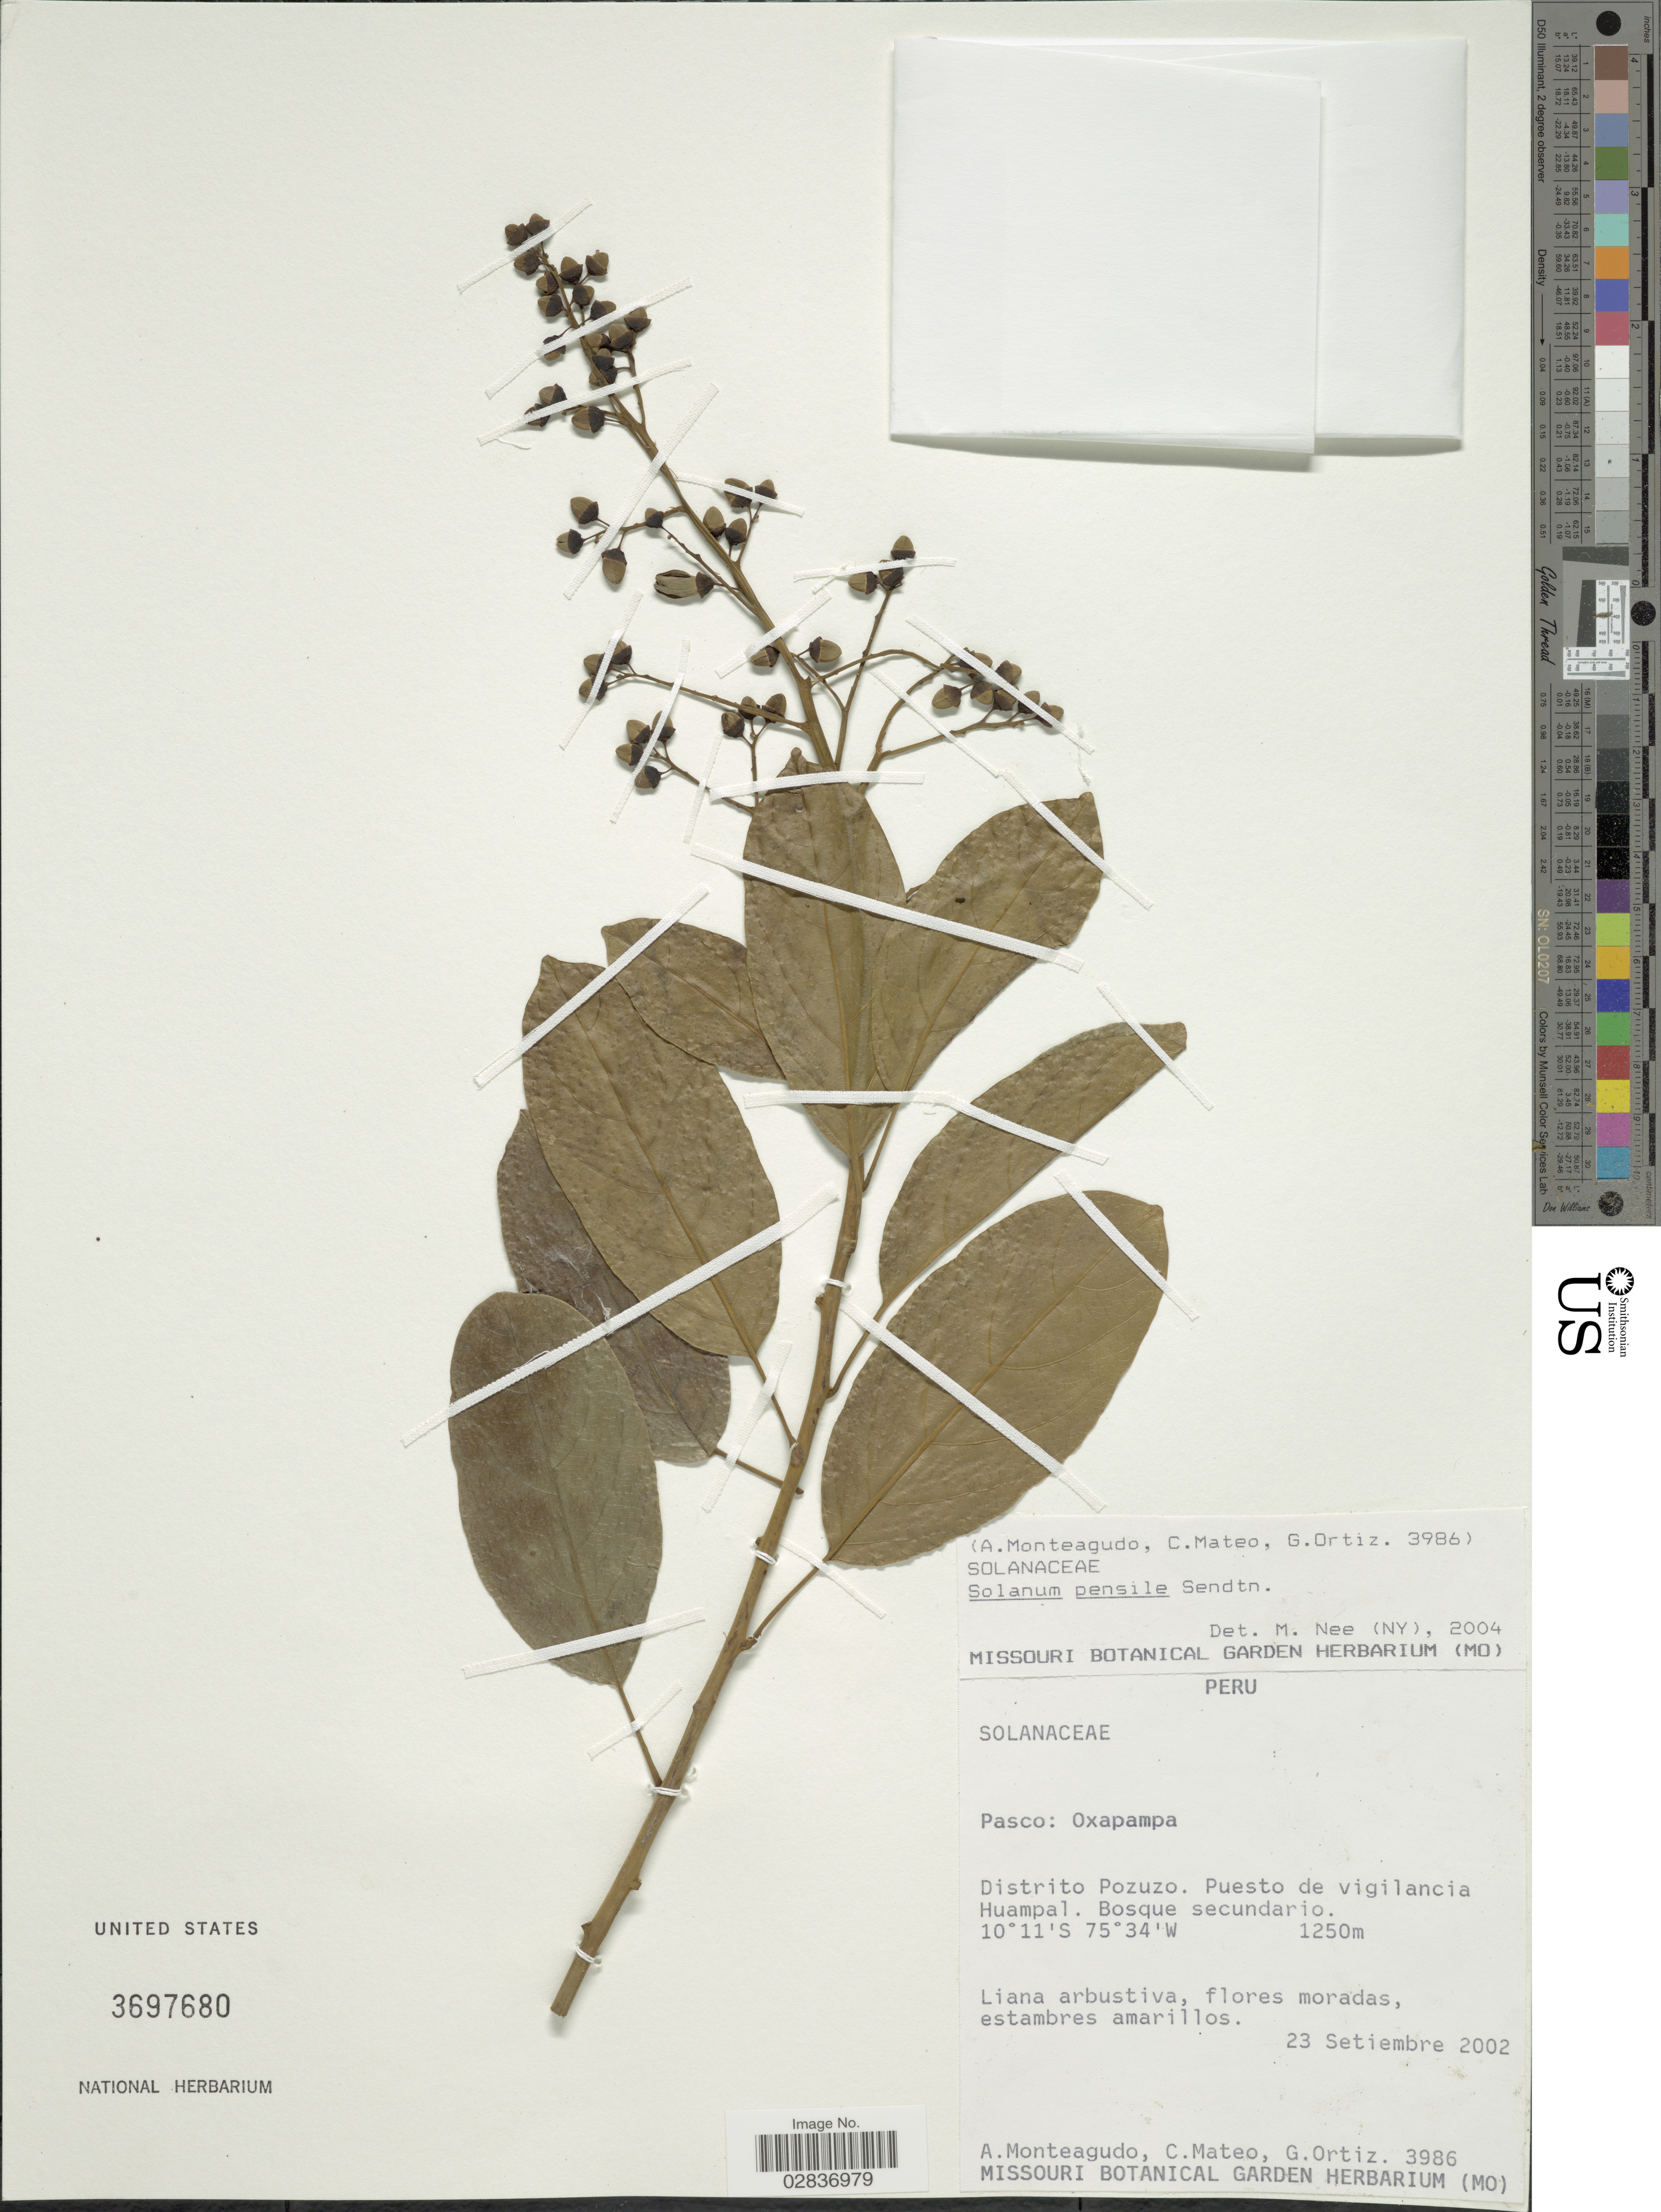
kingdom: Plantae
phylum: Tracheophyta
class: Magnoliopsida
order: Solanales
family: Solanaceae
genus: Solanum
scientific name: Solanum uncinellum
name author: Lindl.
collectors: A. Monteagudo, C. Mateo & G. Ortiz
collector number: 3986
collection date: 2002-09-23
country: Peru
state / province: Pasco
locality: Oxapampa, Distrito Pozuzo. Puesto de vigilancia Huampal.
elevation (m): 1250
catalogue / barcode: US 3697680